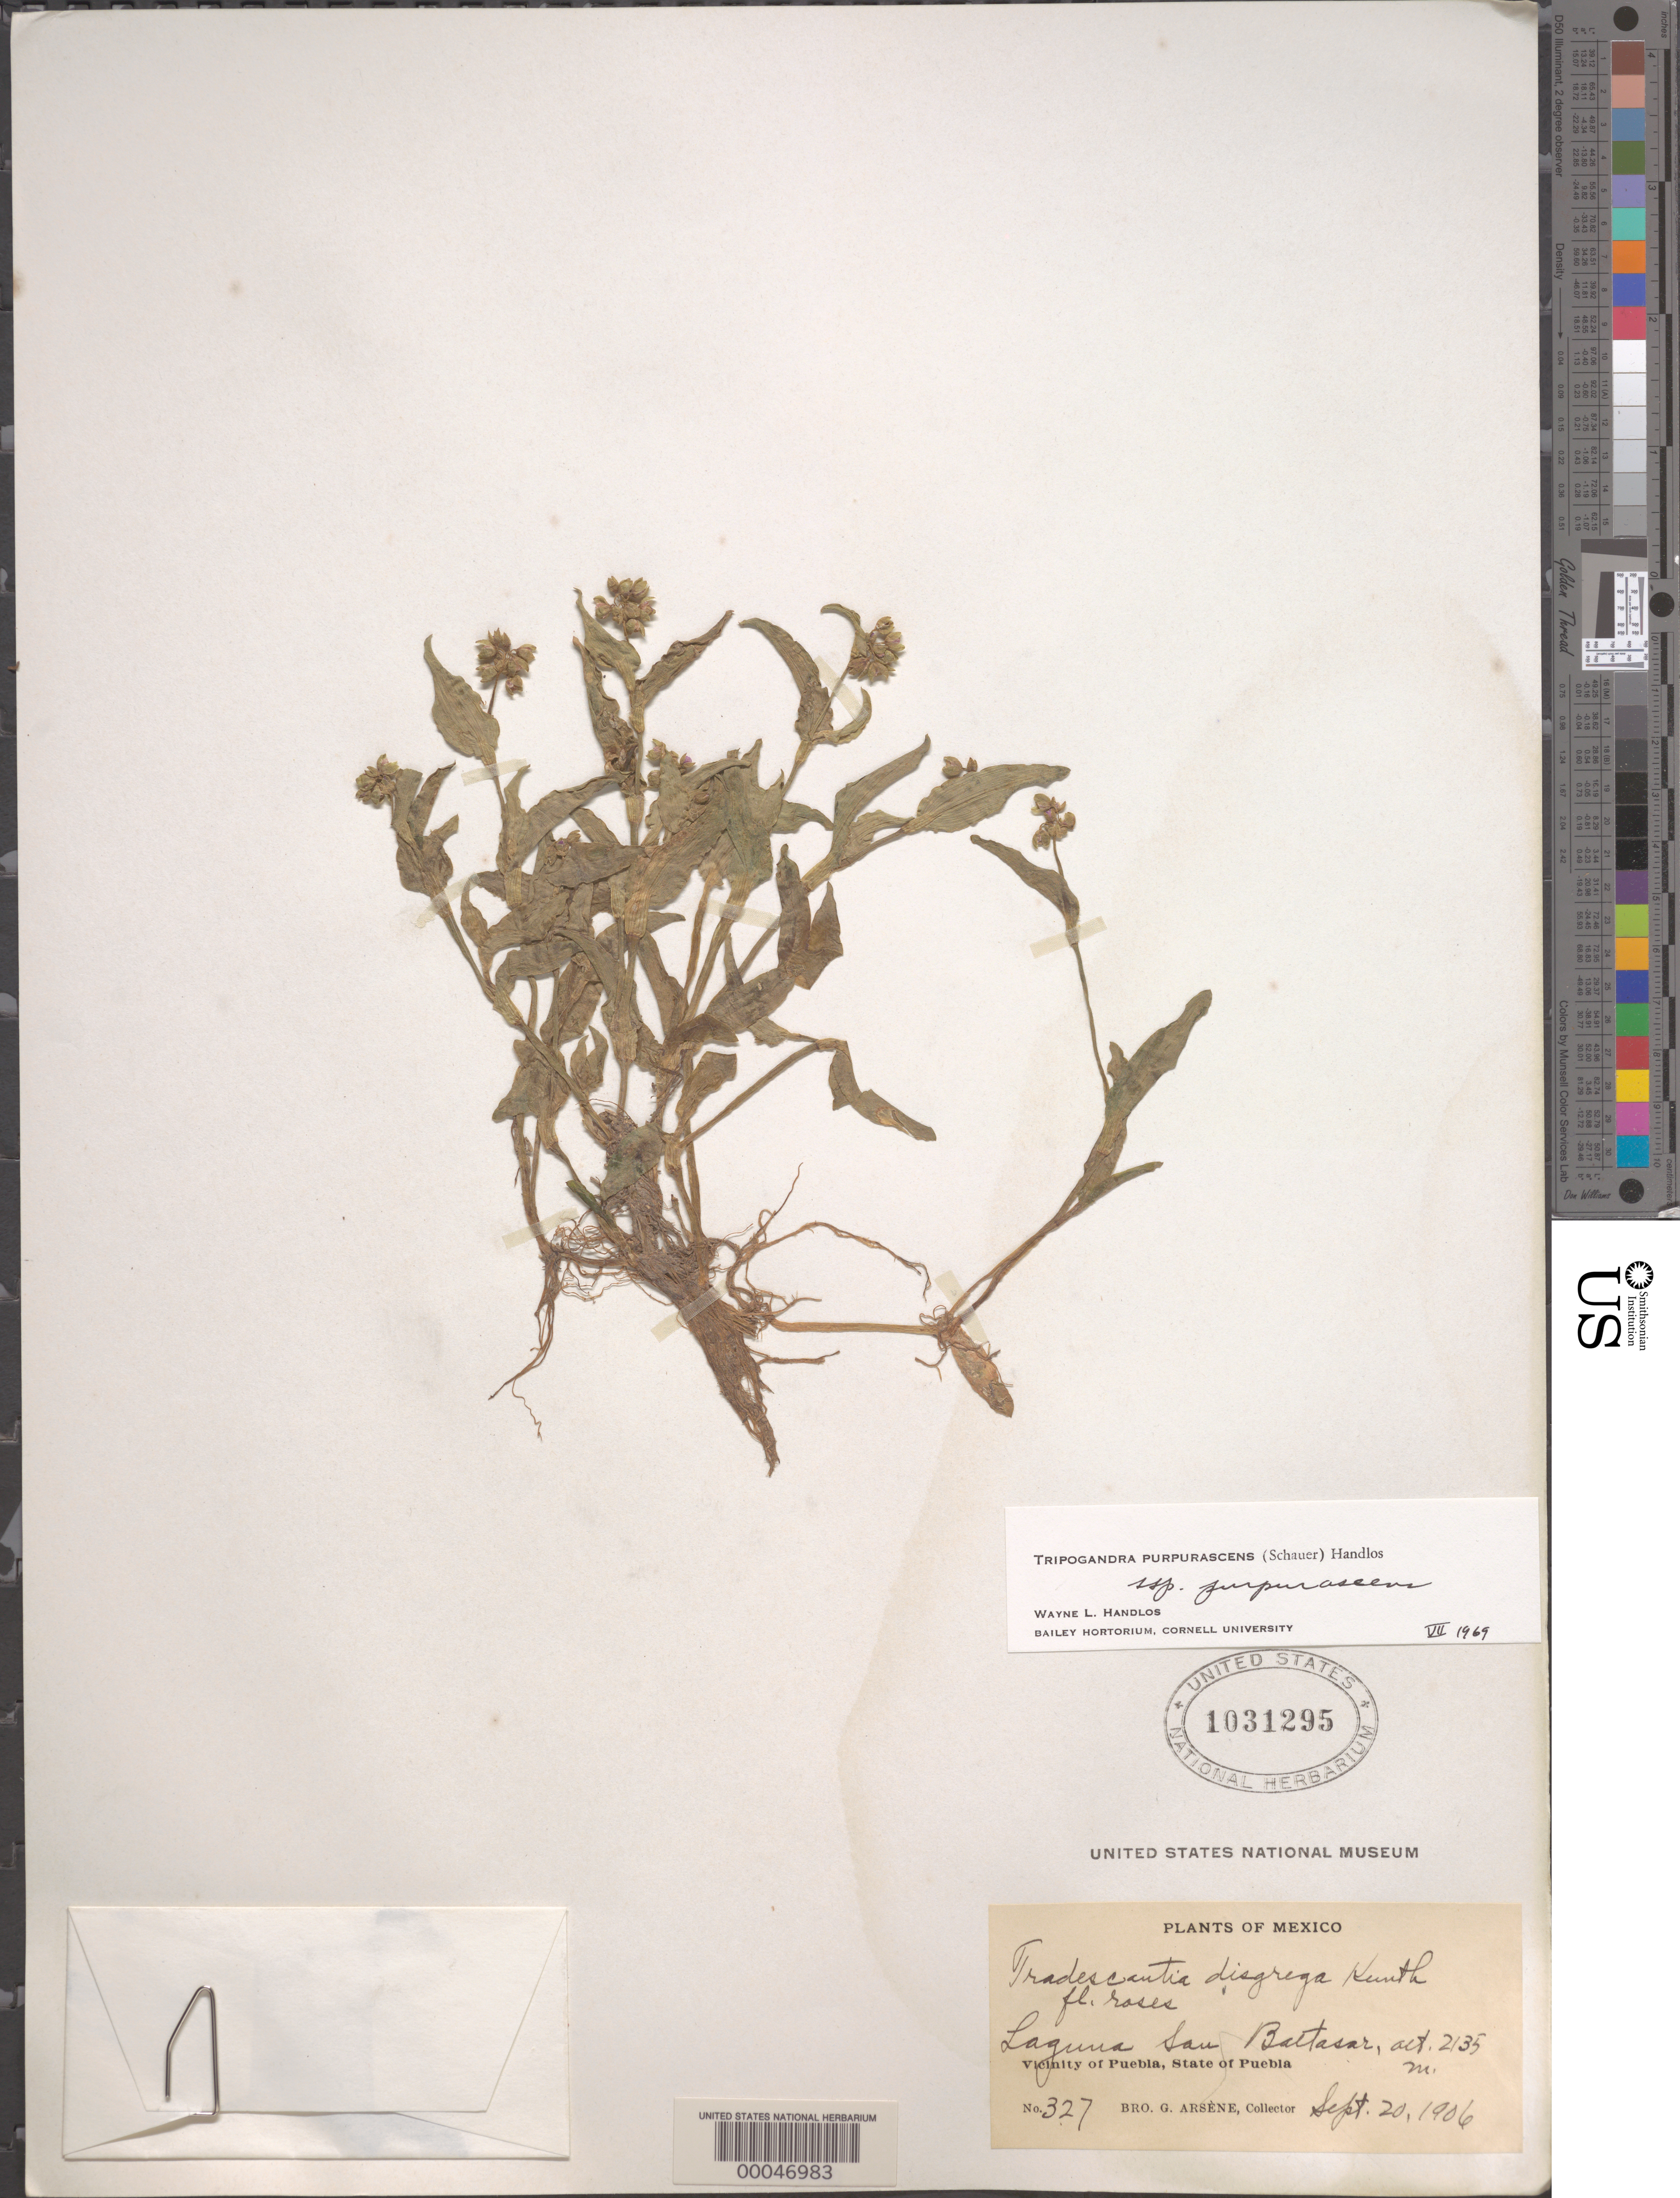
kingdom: Plantae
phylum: Tracheophyta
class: Liliopsida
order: Commelinales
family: Commelinaceae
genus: Tripogandra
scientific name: Tripogandra purpurascens subsp. purpurascens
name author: (S. Schauer) Handlos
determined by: Handlos, W. L.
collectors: Bro. G. Arsène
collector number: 327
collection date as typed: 20 Sep 1906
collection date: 1906-09-20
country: Mexico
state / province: Puebla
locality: Near Puebla, laguna san baltasar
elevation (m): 2135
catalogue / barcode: US 1031295